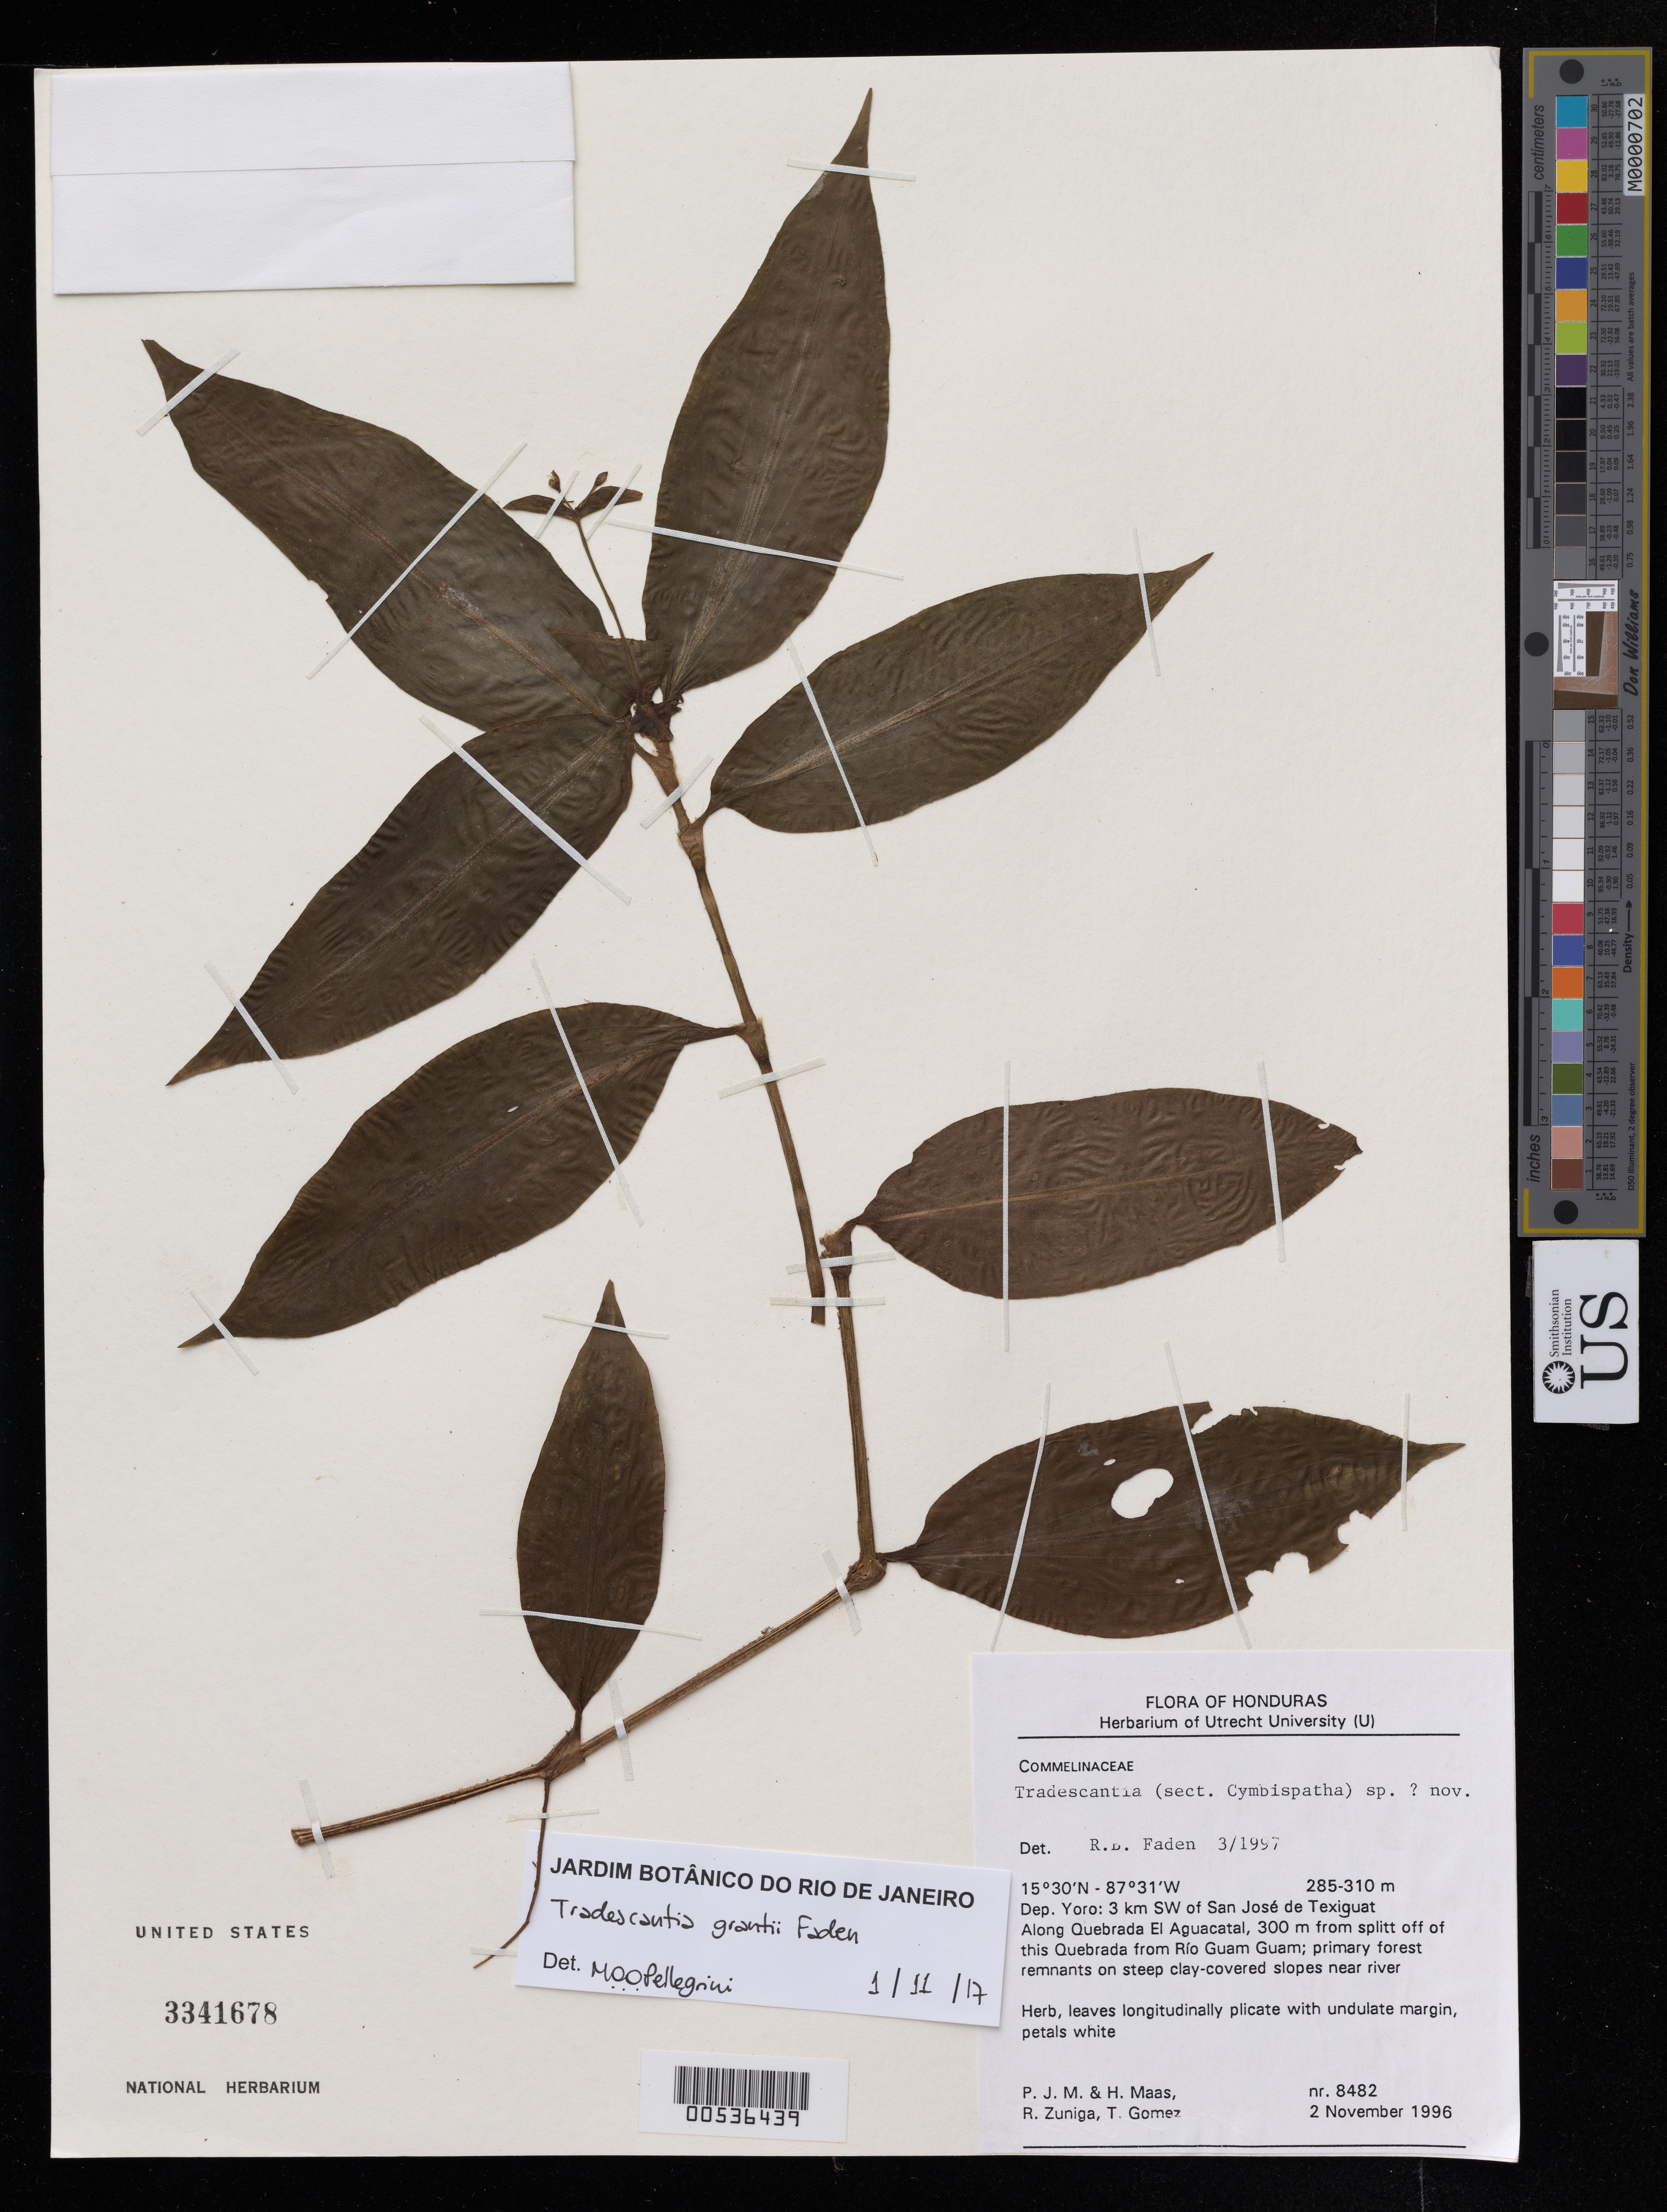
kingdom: Plantae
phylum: Tracheophyta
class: Liliopsida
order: Commelinales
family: Commelinaceae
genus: Tradescantia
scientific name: Tradescantia grantii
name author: Faden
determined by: Pellegrini, M. O. de Oliveira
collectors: P. Maas, H. Maas van de Kamer, R. Zuniga & T. Gomez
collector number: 8482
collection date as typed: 02 Nov 1996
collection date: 1996-11-02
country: Honduras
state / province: Yoro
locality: Sw of San Jose de texiguat, along quebrada el aguacatal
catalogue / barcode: US 3341678